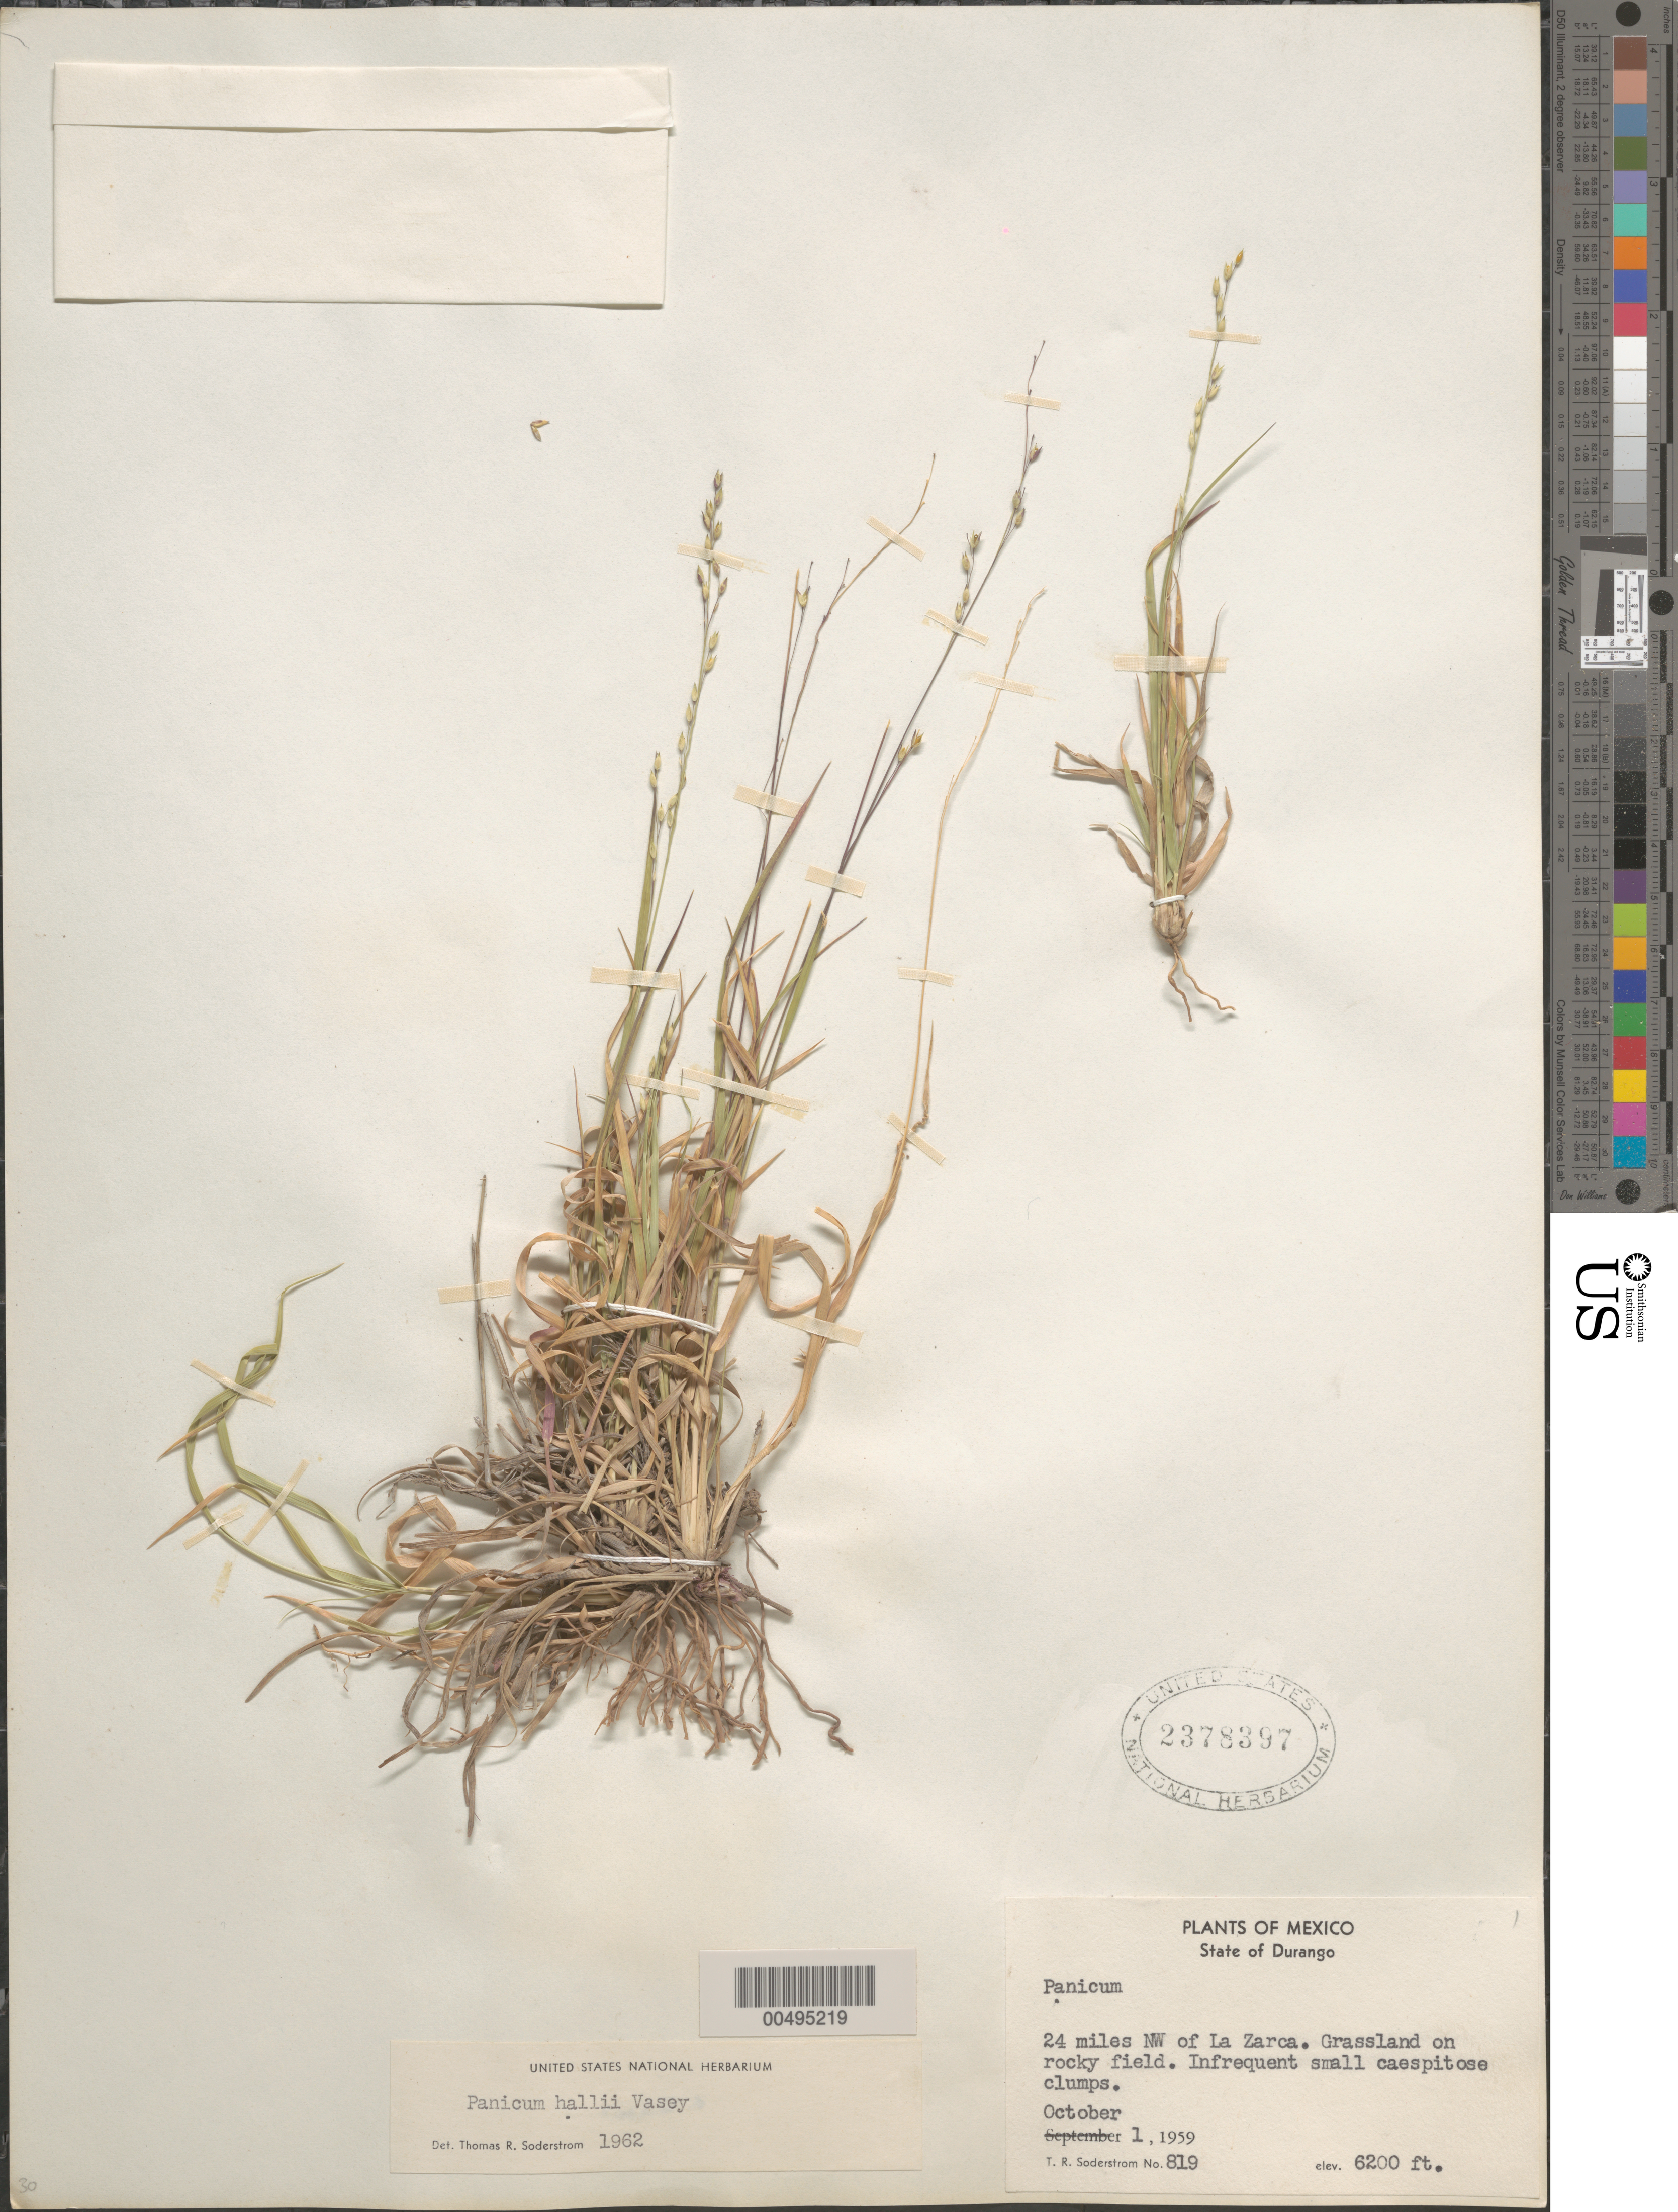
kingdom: Plantae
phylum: Tracheophyta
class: Liliopsida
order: Poales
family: Poaceae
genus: Panicum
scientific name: Panicum hallii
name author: Vasey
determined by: Soderstrom, T. R.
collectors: T. R. Soderstrom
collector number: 819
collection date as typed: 1 Oct 1959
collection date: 1959-10-01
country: Mexico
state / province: Durango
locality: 24 mi NW of La Zarca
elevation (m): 1890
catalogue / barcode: US 2378397